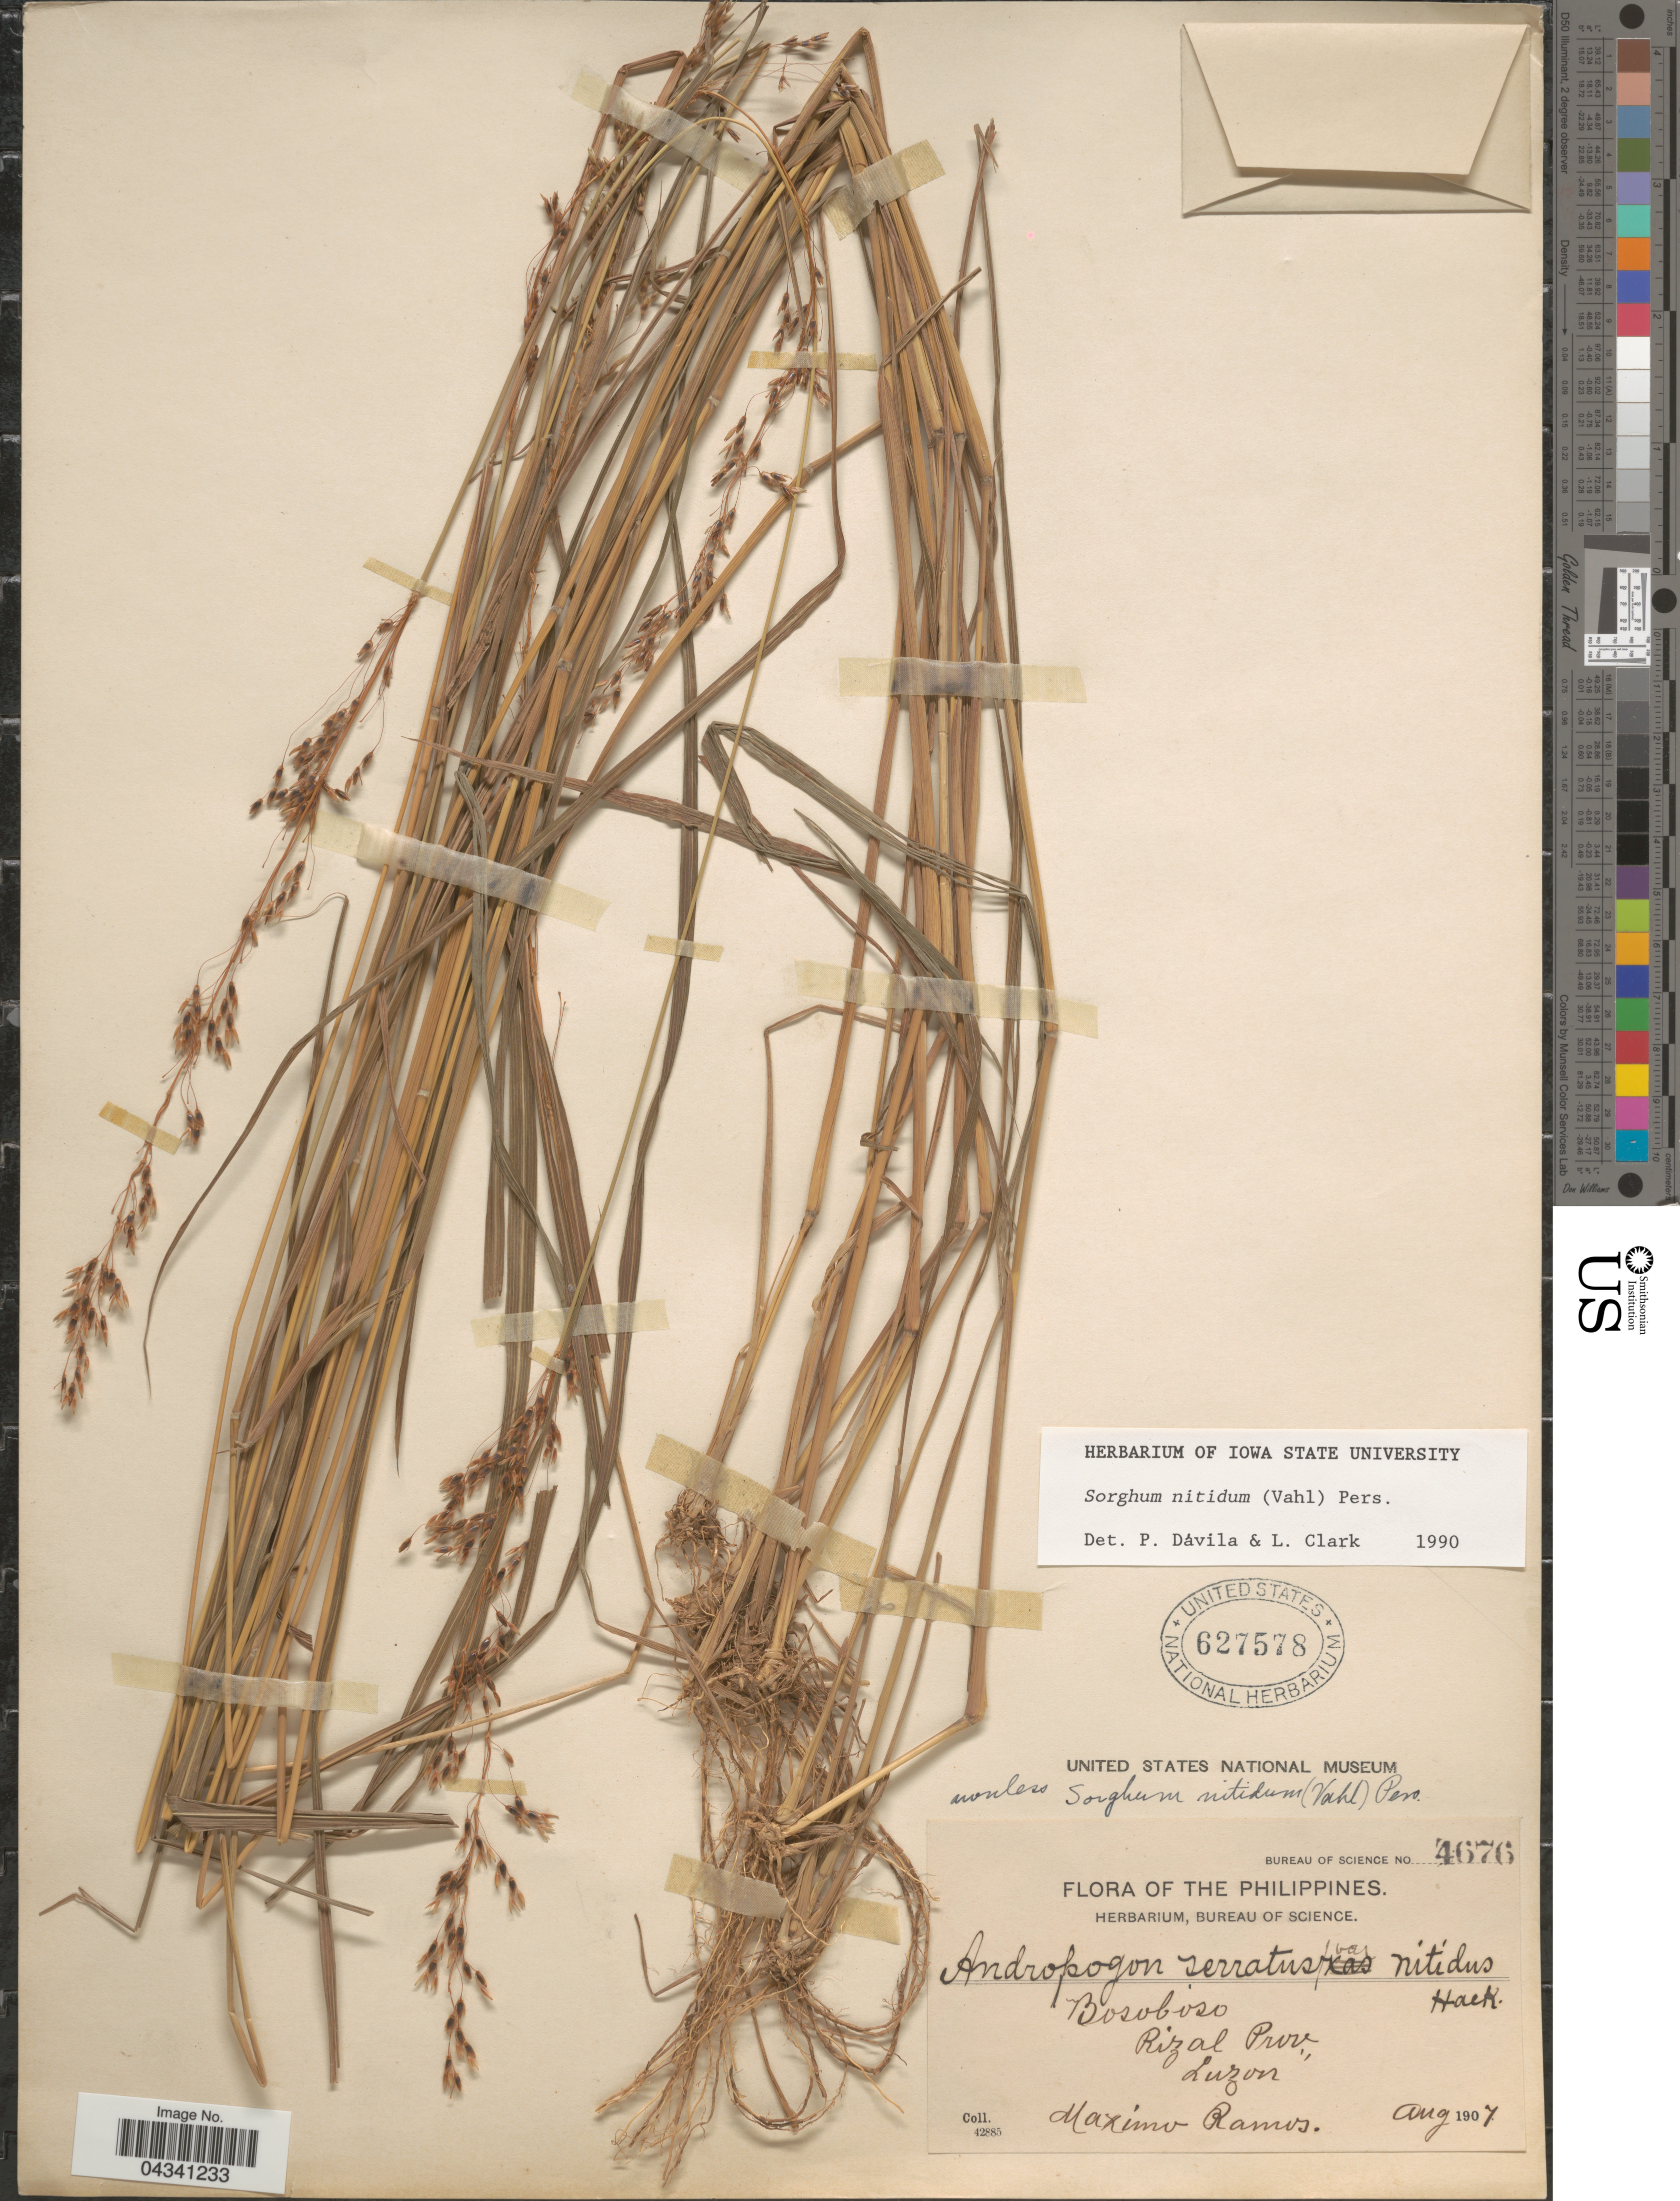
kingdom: Plantae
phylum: Tracheophyta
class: Liliopsida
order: Poales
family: Poaceae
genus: Sorghum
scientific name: Sorghum nitidum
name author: (Vahl) Pers.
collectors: M. Ramos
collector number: Bureau of Science 4676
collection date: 1907-08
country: Philippines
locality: Bosoboso. Rizal Prov. Luzon.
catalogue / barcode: US 627578